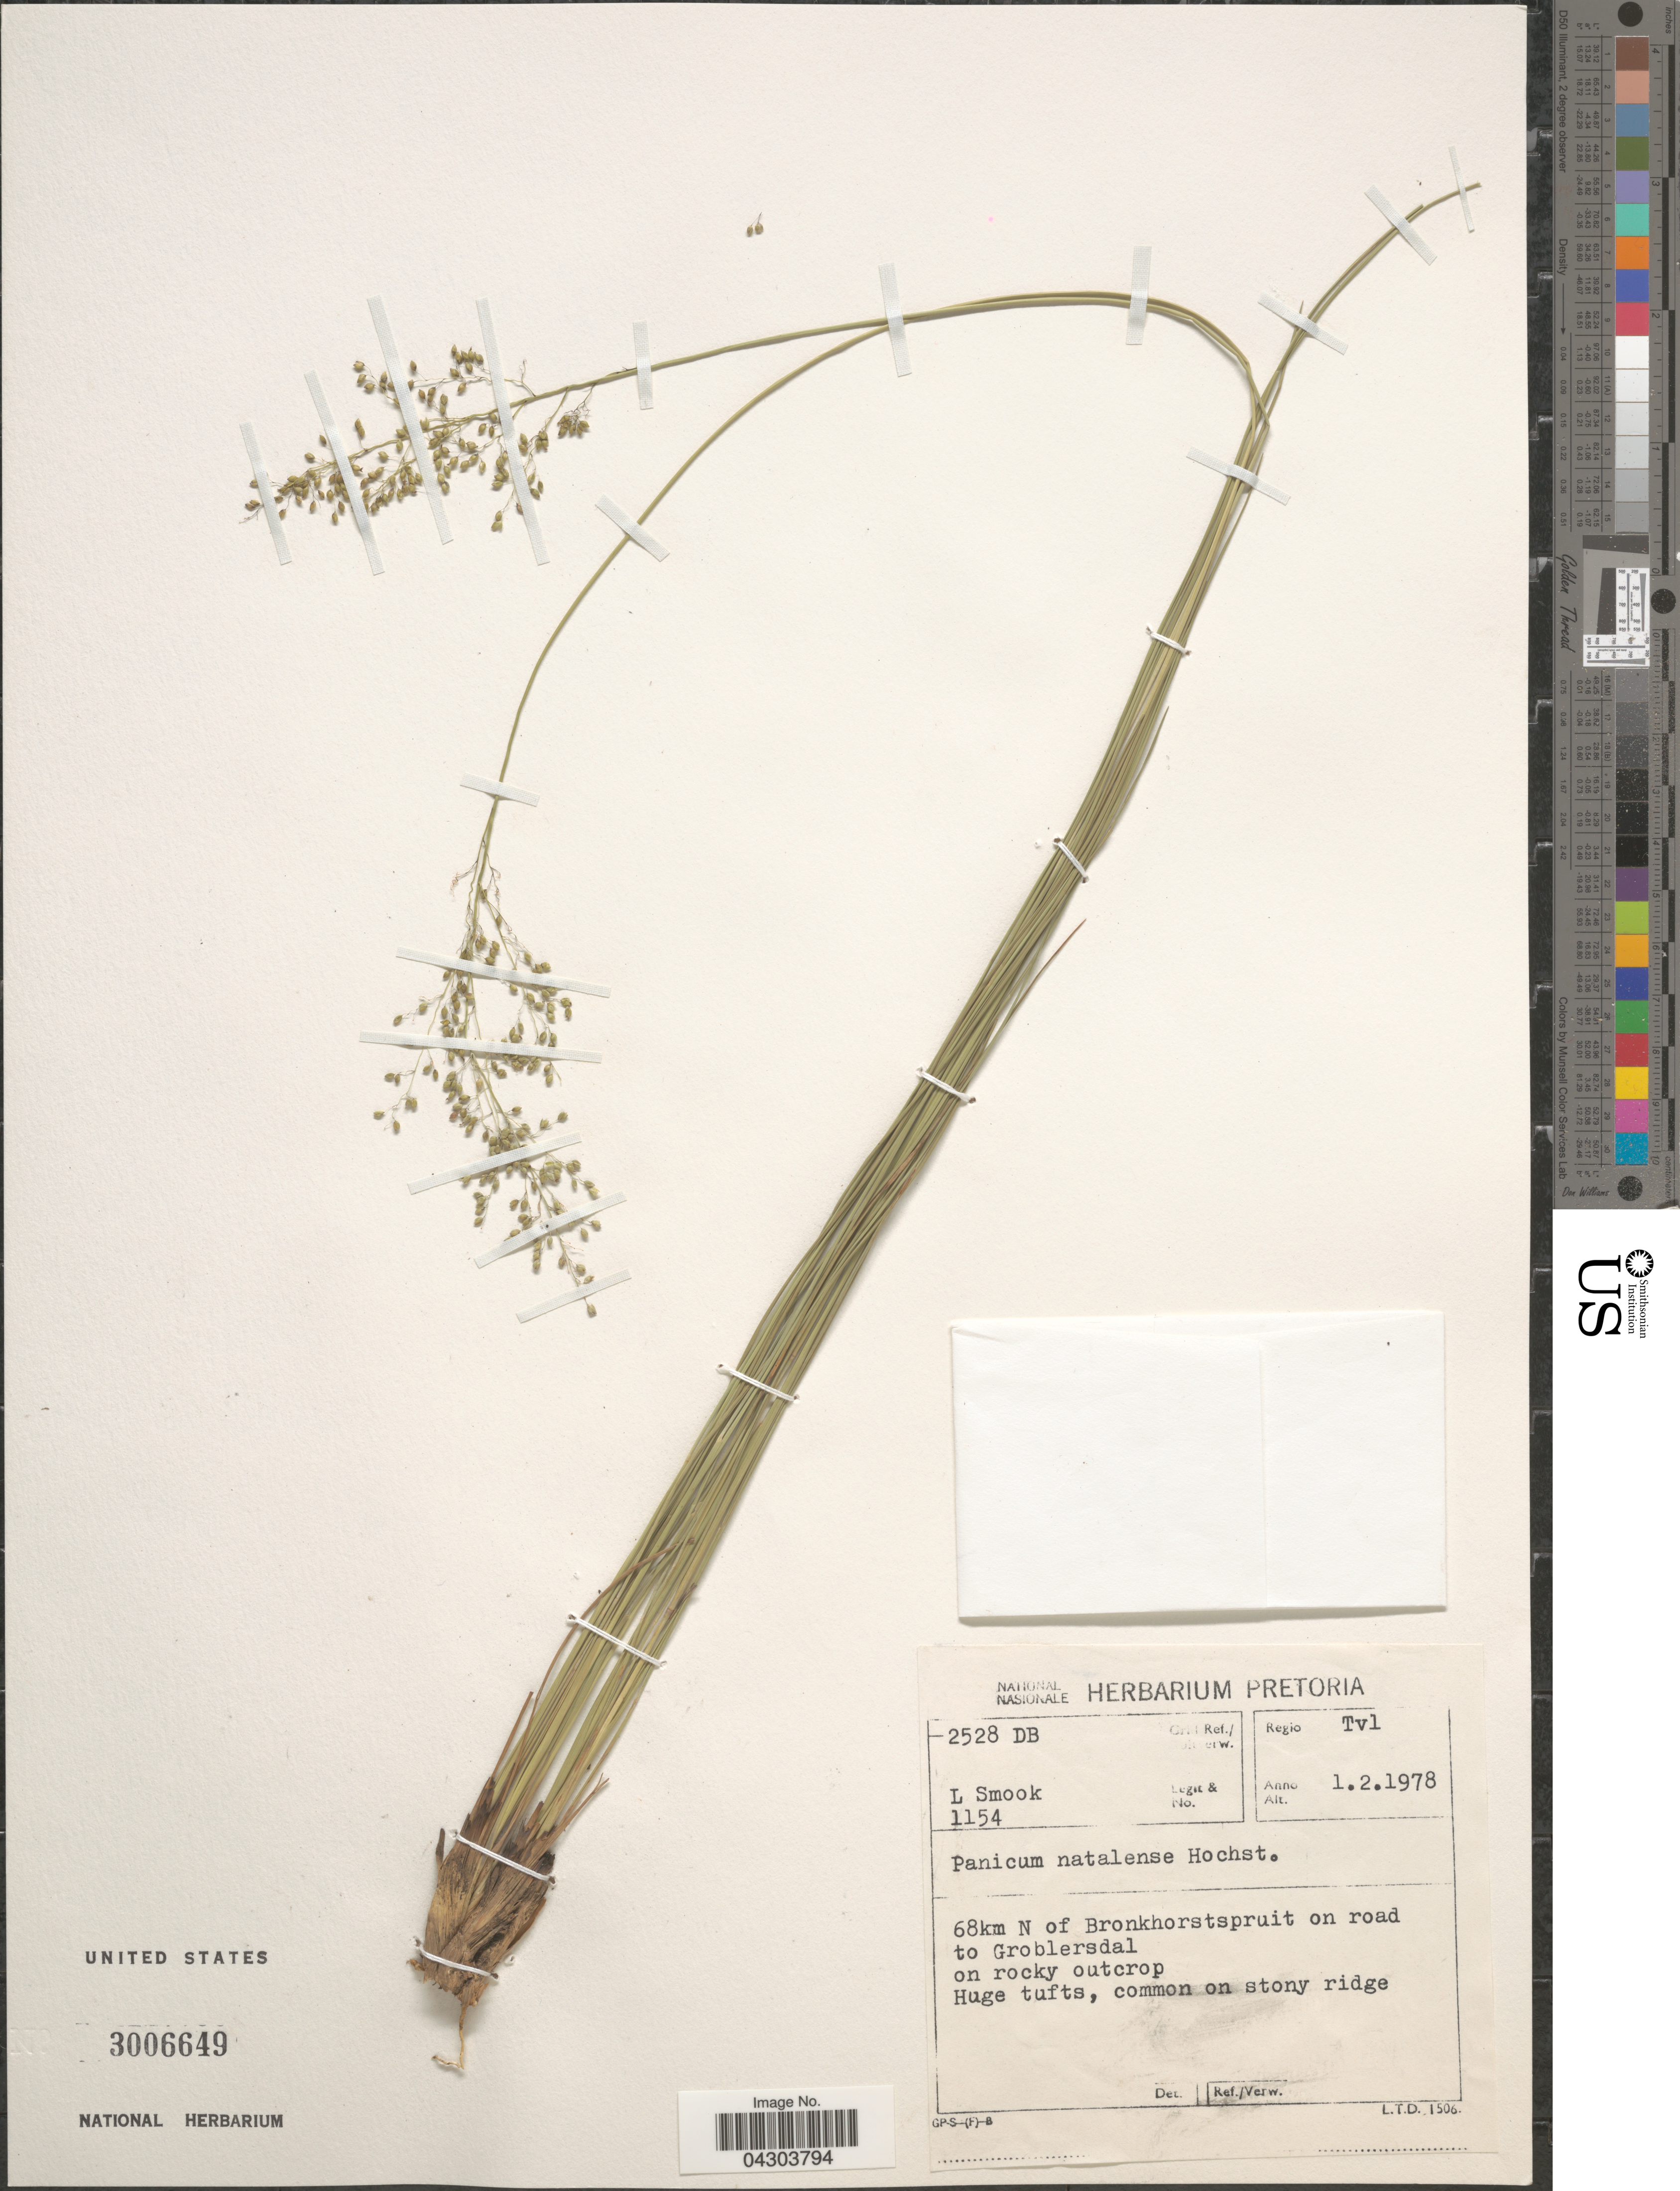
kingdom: Plantae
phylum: Tracheophyta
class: Liliopsida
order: Poales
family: Poaceae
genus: Panicum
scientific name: Panicum natalense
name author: Hochst.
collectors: L. Smook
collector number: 1154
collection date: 1978-02-01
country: South Africa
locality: Grid Ref./Ruitverw. 2528 DB. Regio Tvl. 68km N of Bronkhorstspruit on road to Groblersdal.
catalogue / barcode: US 3006649